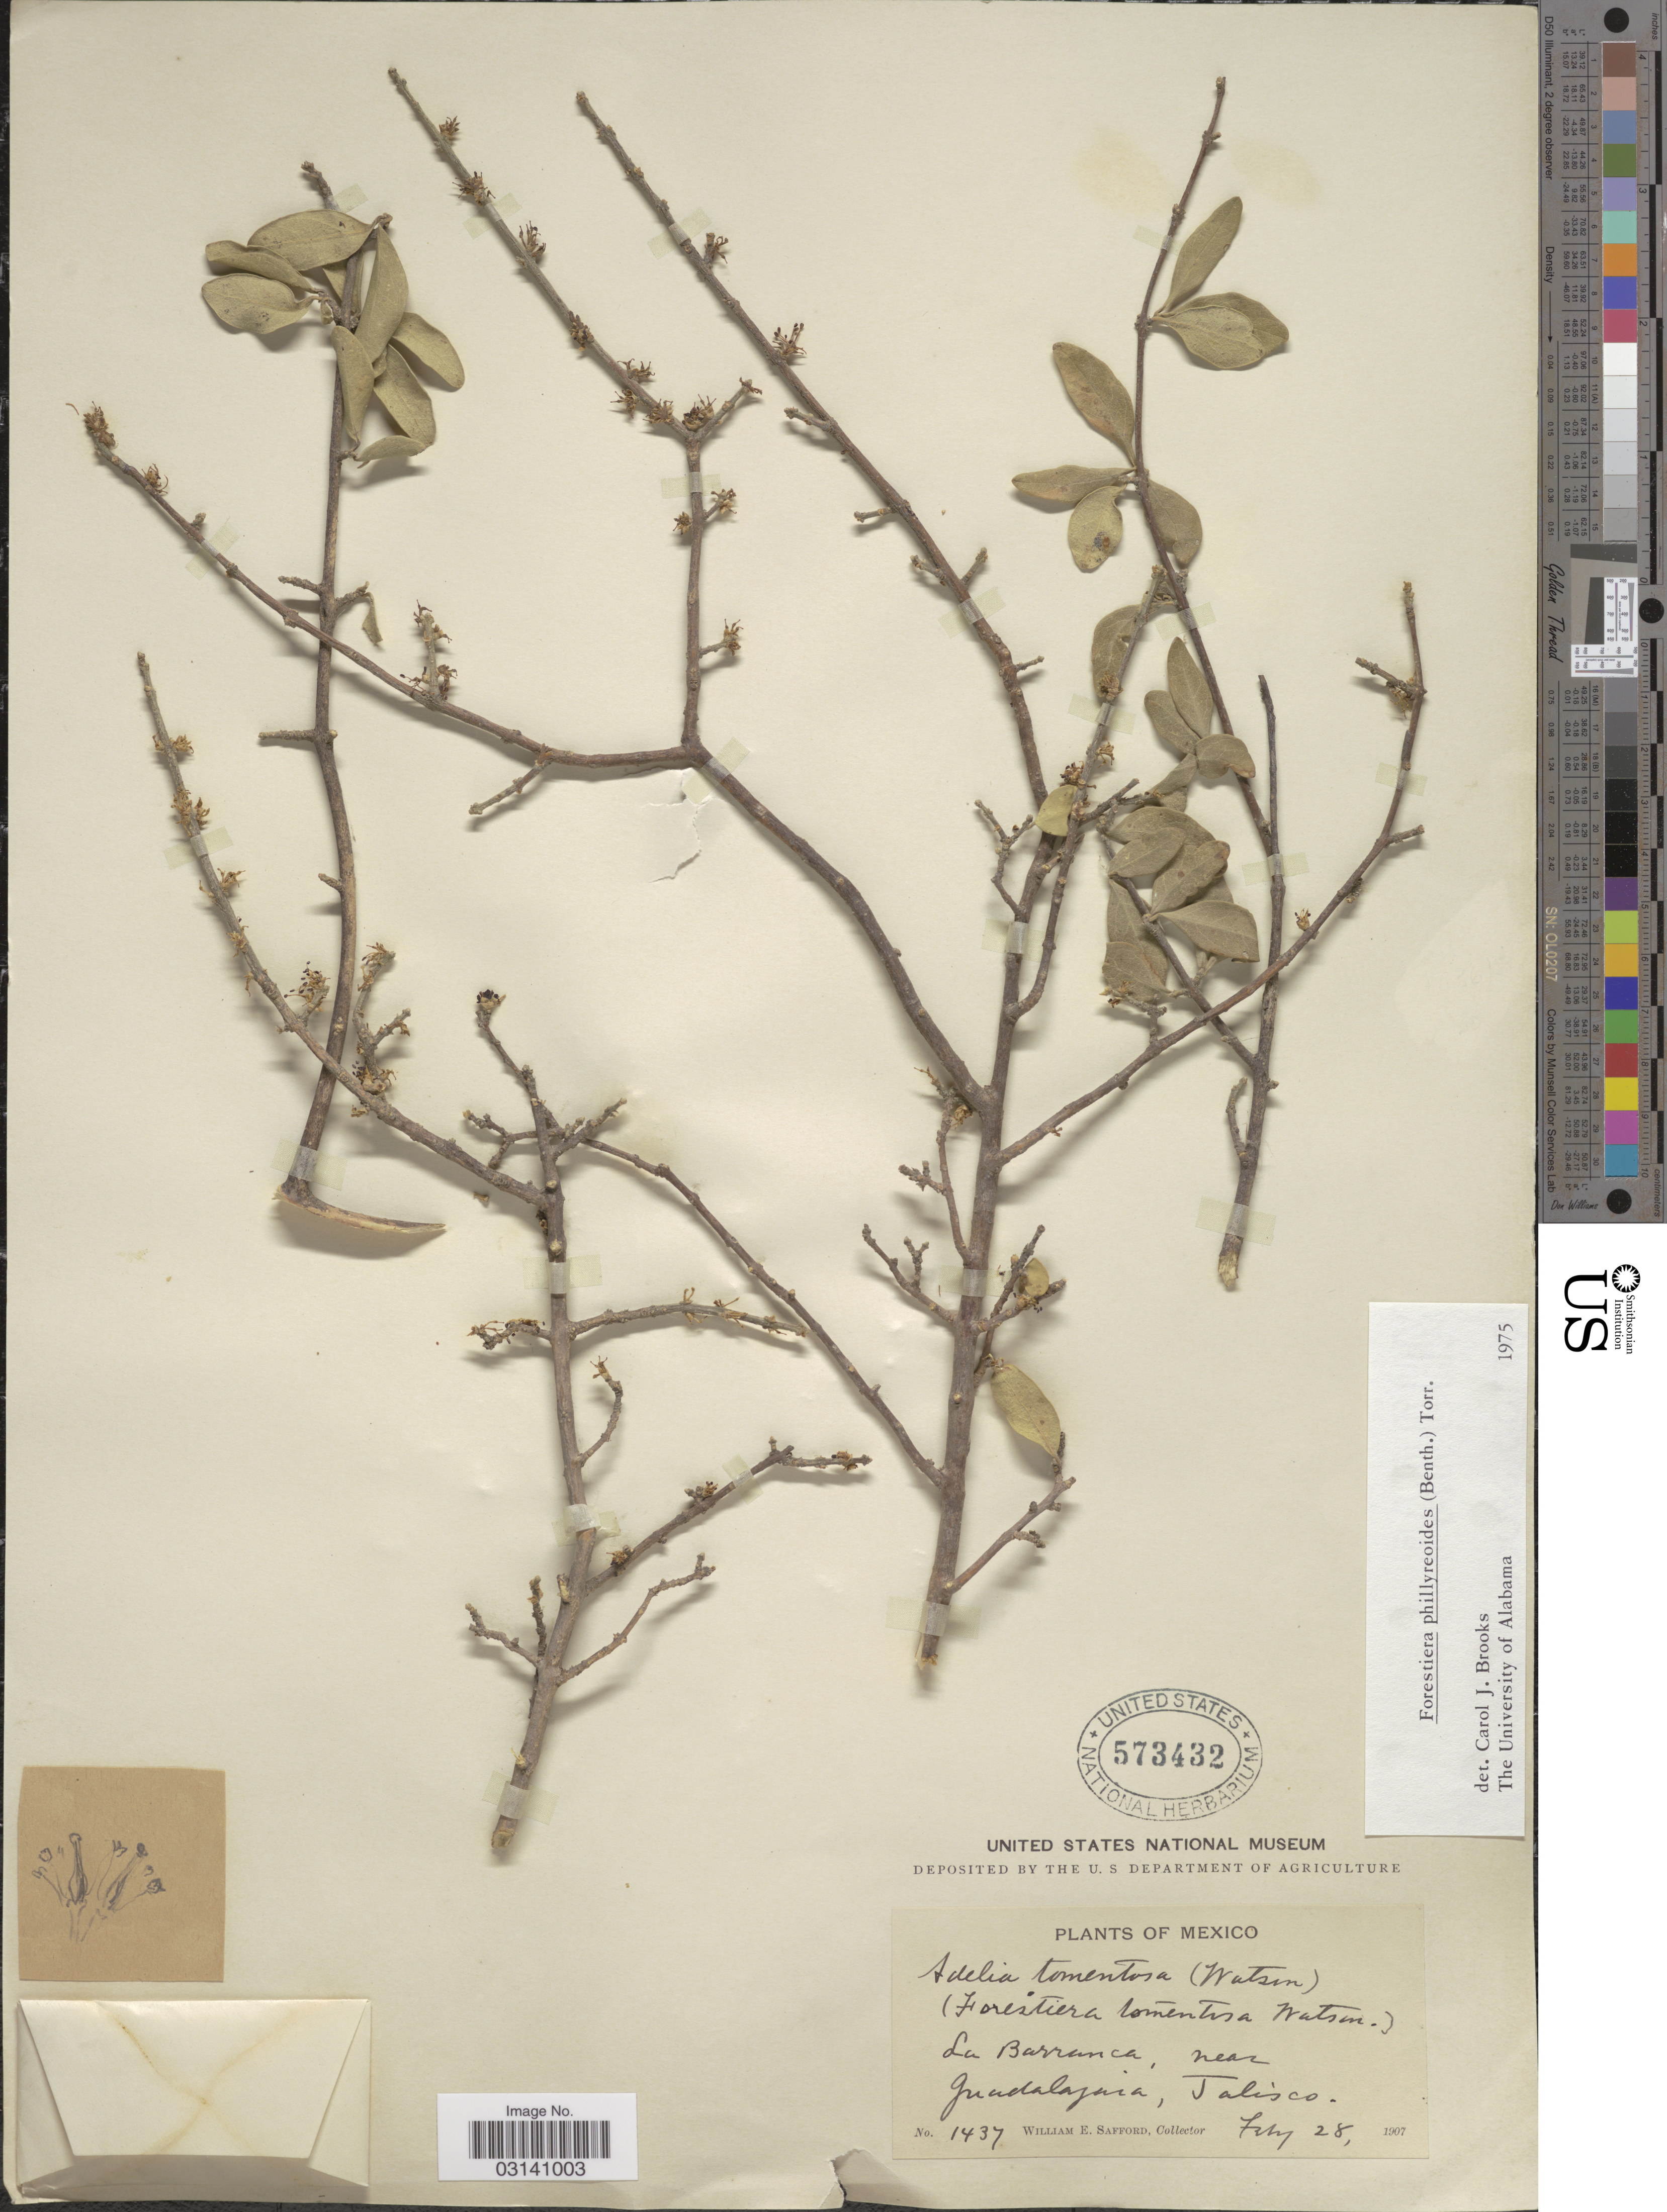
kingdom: Plantae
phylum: Tracheophyta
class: Magnoliopsida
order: Lamiales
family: Oleaceae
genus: Forestiera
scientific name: Forestiera phillyreoides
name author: (Benth.) Torr.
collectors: W. E. Safford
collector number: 1437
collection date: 1907-02-28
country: Mexico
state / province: Jalisco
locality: La Barranca, near Guadalajara.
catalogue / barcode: US 573432